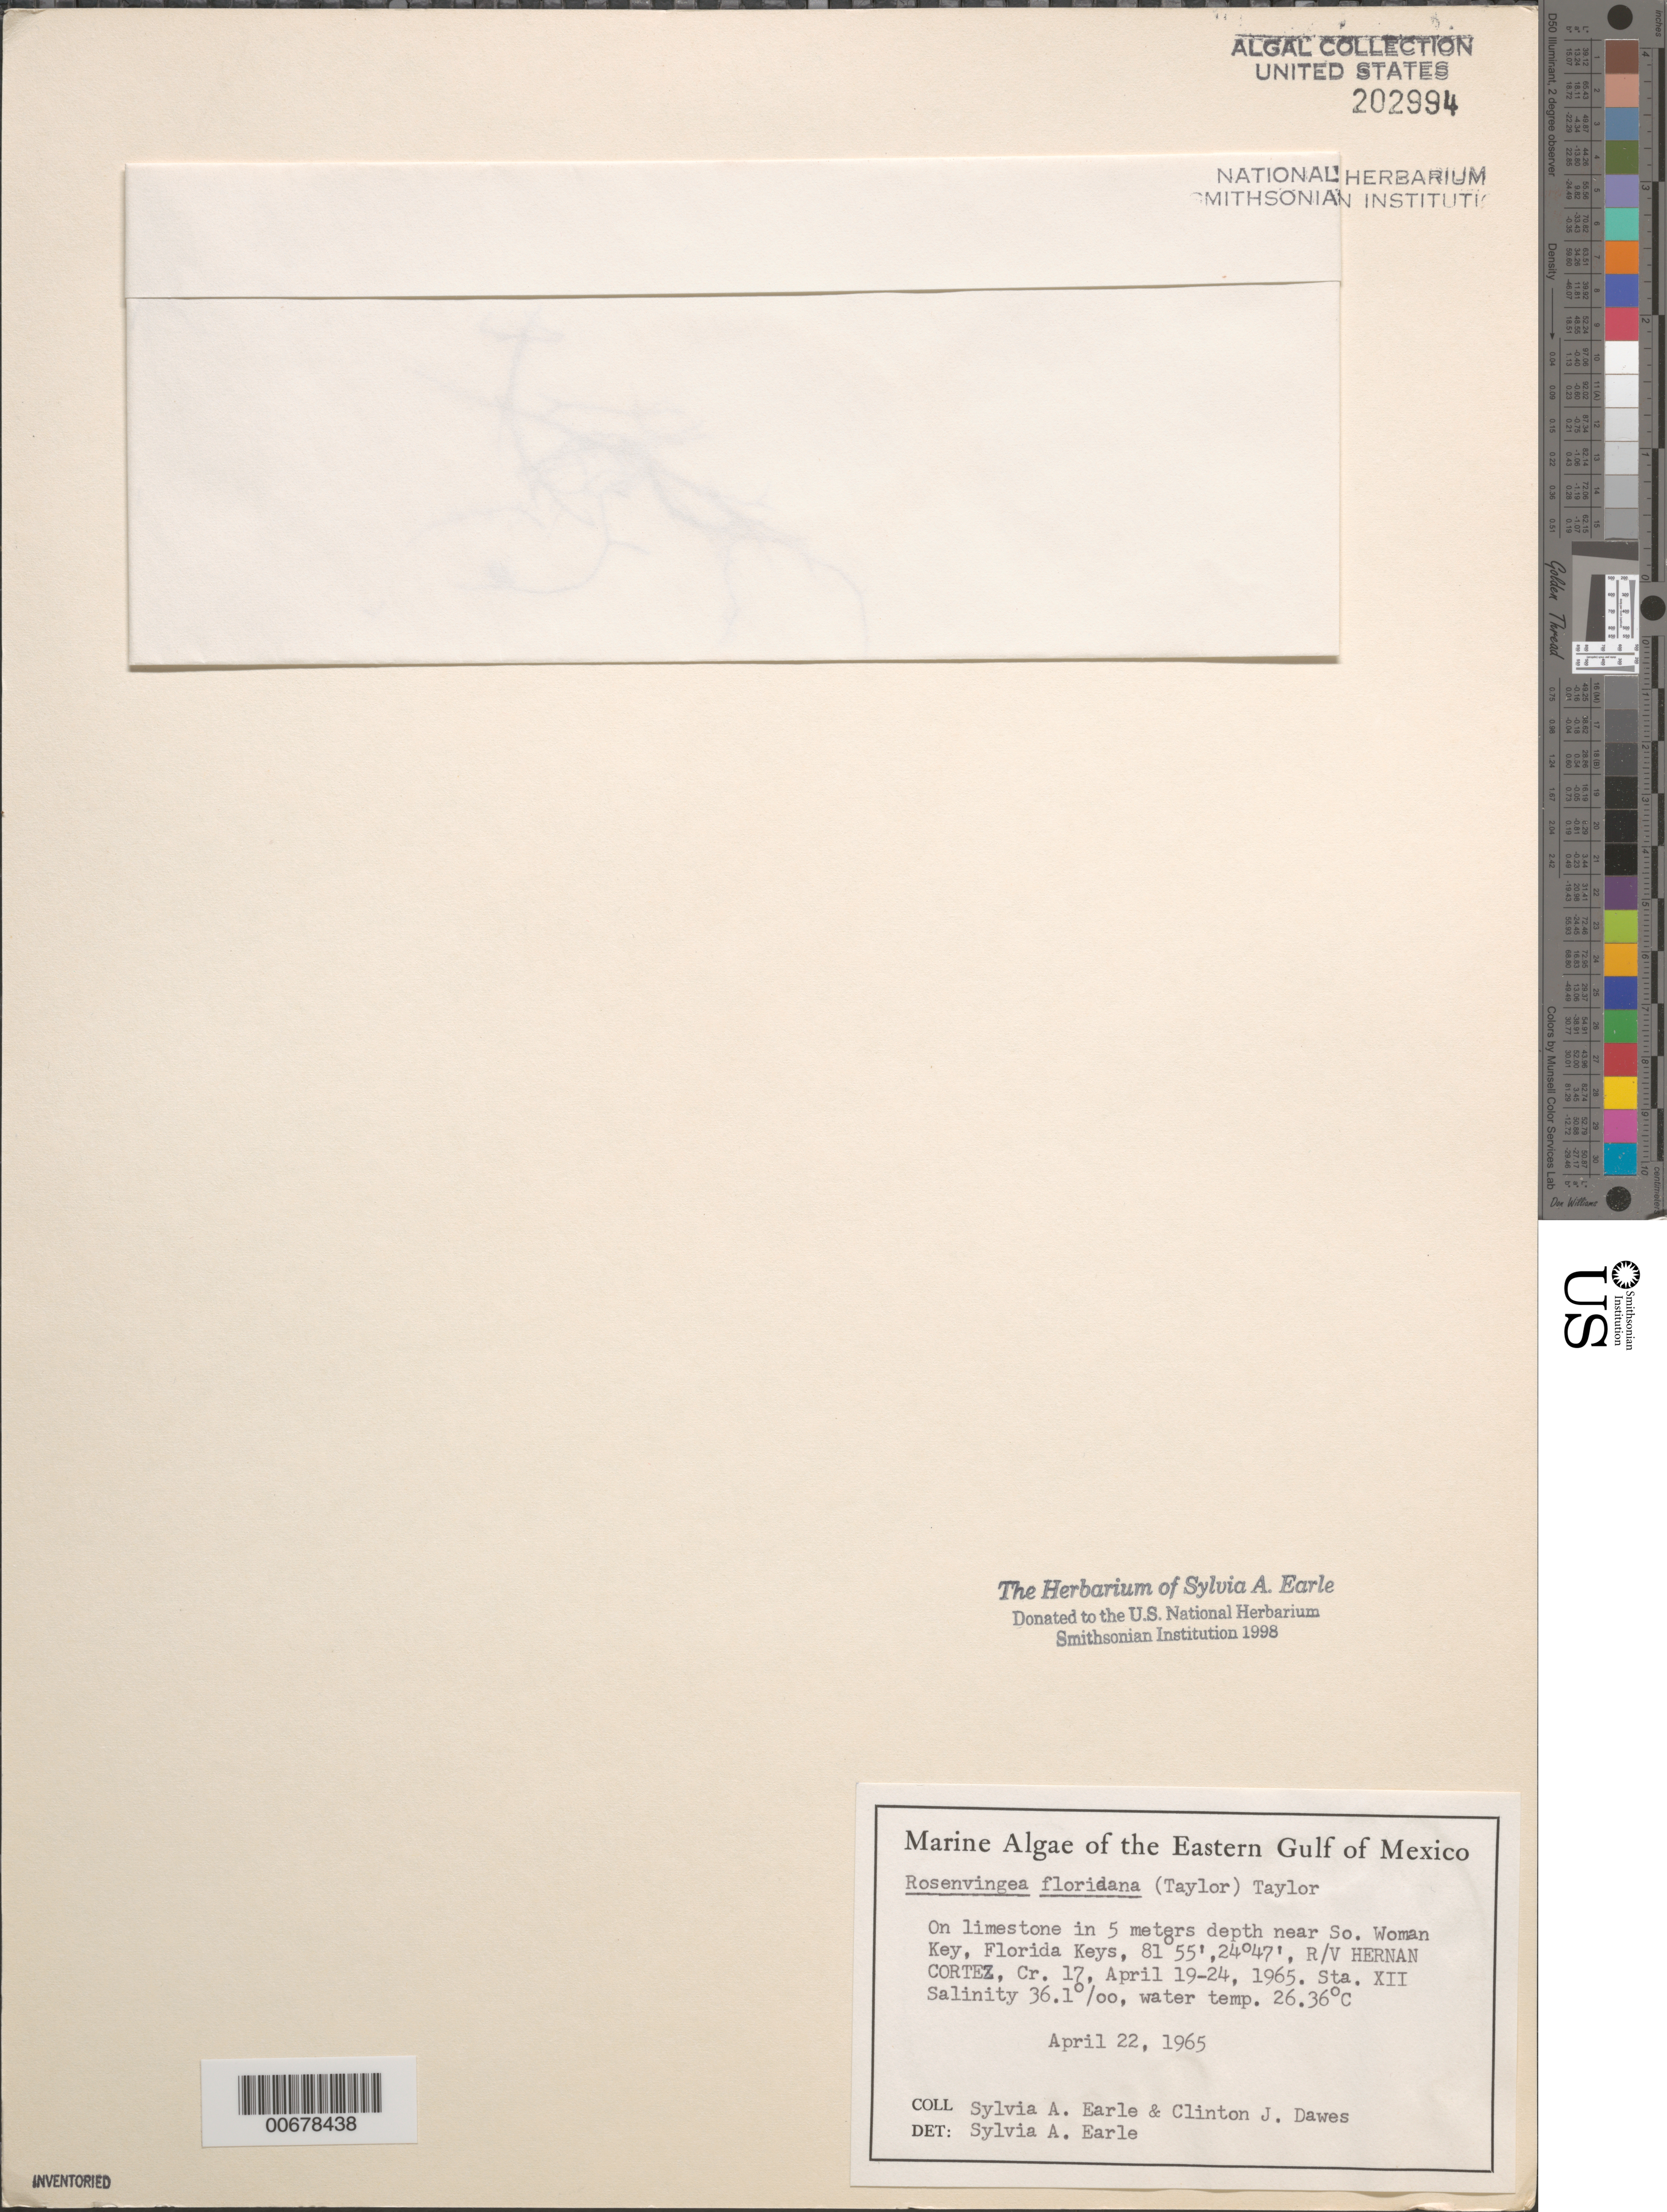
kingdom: Chromista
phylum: Ochrophyta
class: Phaeophyceae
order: Scytosiphonales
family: Scytosiphonaceae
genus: Rosenvingea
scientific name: Rosenvingea floridana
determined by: Earle, S. A.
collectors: S. A. Earle & C. Dawes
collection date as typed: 22 Apr 1965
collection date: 1965-04-22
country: United States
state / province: Florida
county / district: Monroe County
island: South Woman Key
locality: Eastern Gulf of Mexico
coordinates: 24 47' N, 81 55' W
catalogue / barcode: US 202994